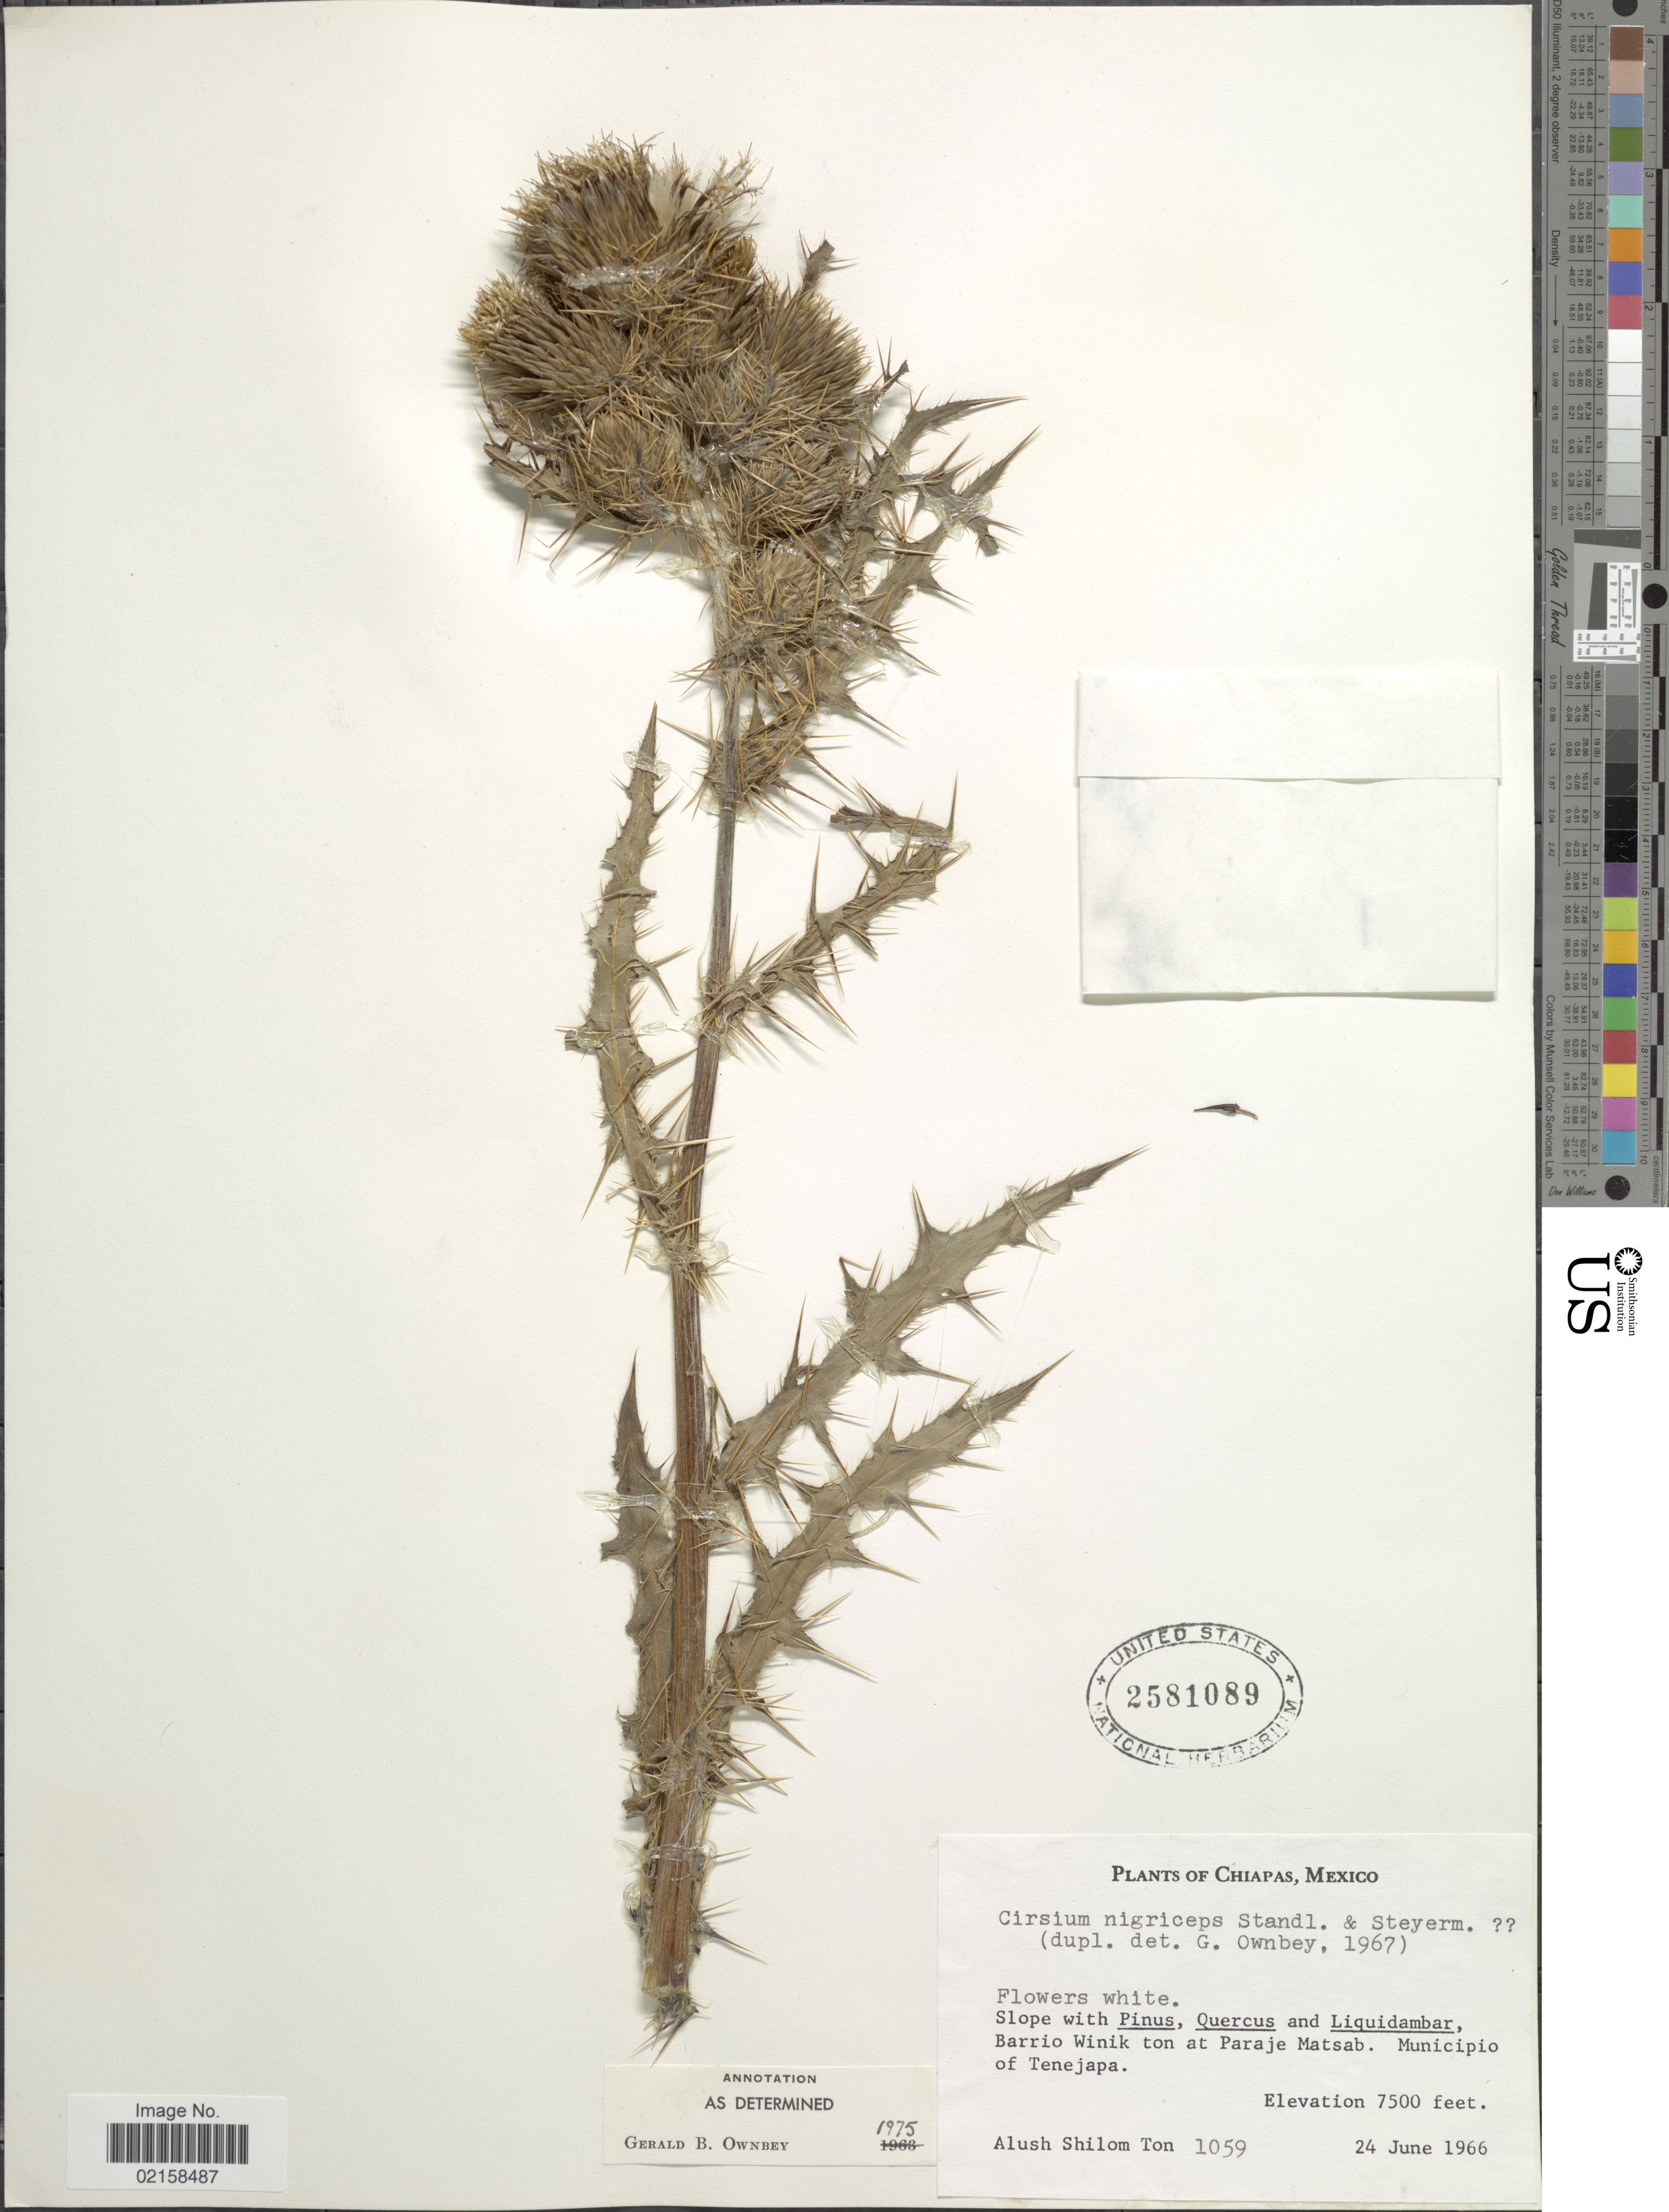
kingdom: Plantae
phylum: Tracheophyta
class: Magnoliopsida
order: Asterales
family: Asteraceae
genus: Cirsium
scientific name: Cirsium nigriceps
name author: Standl. & Steyerm.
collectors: A. M. Ton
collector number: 1059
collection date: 1966-06-24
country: Mexico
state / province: Chiapas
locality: Slope, Barrio Winik ton at Paraje Matsab, Municipio of Tenejapa.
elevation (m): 2286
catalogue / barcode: US 2581089